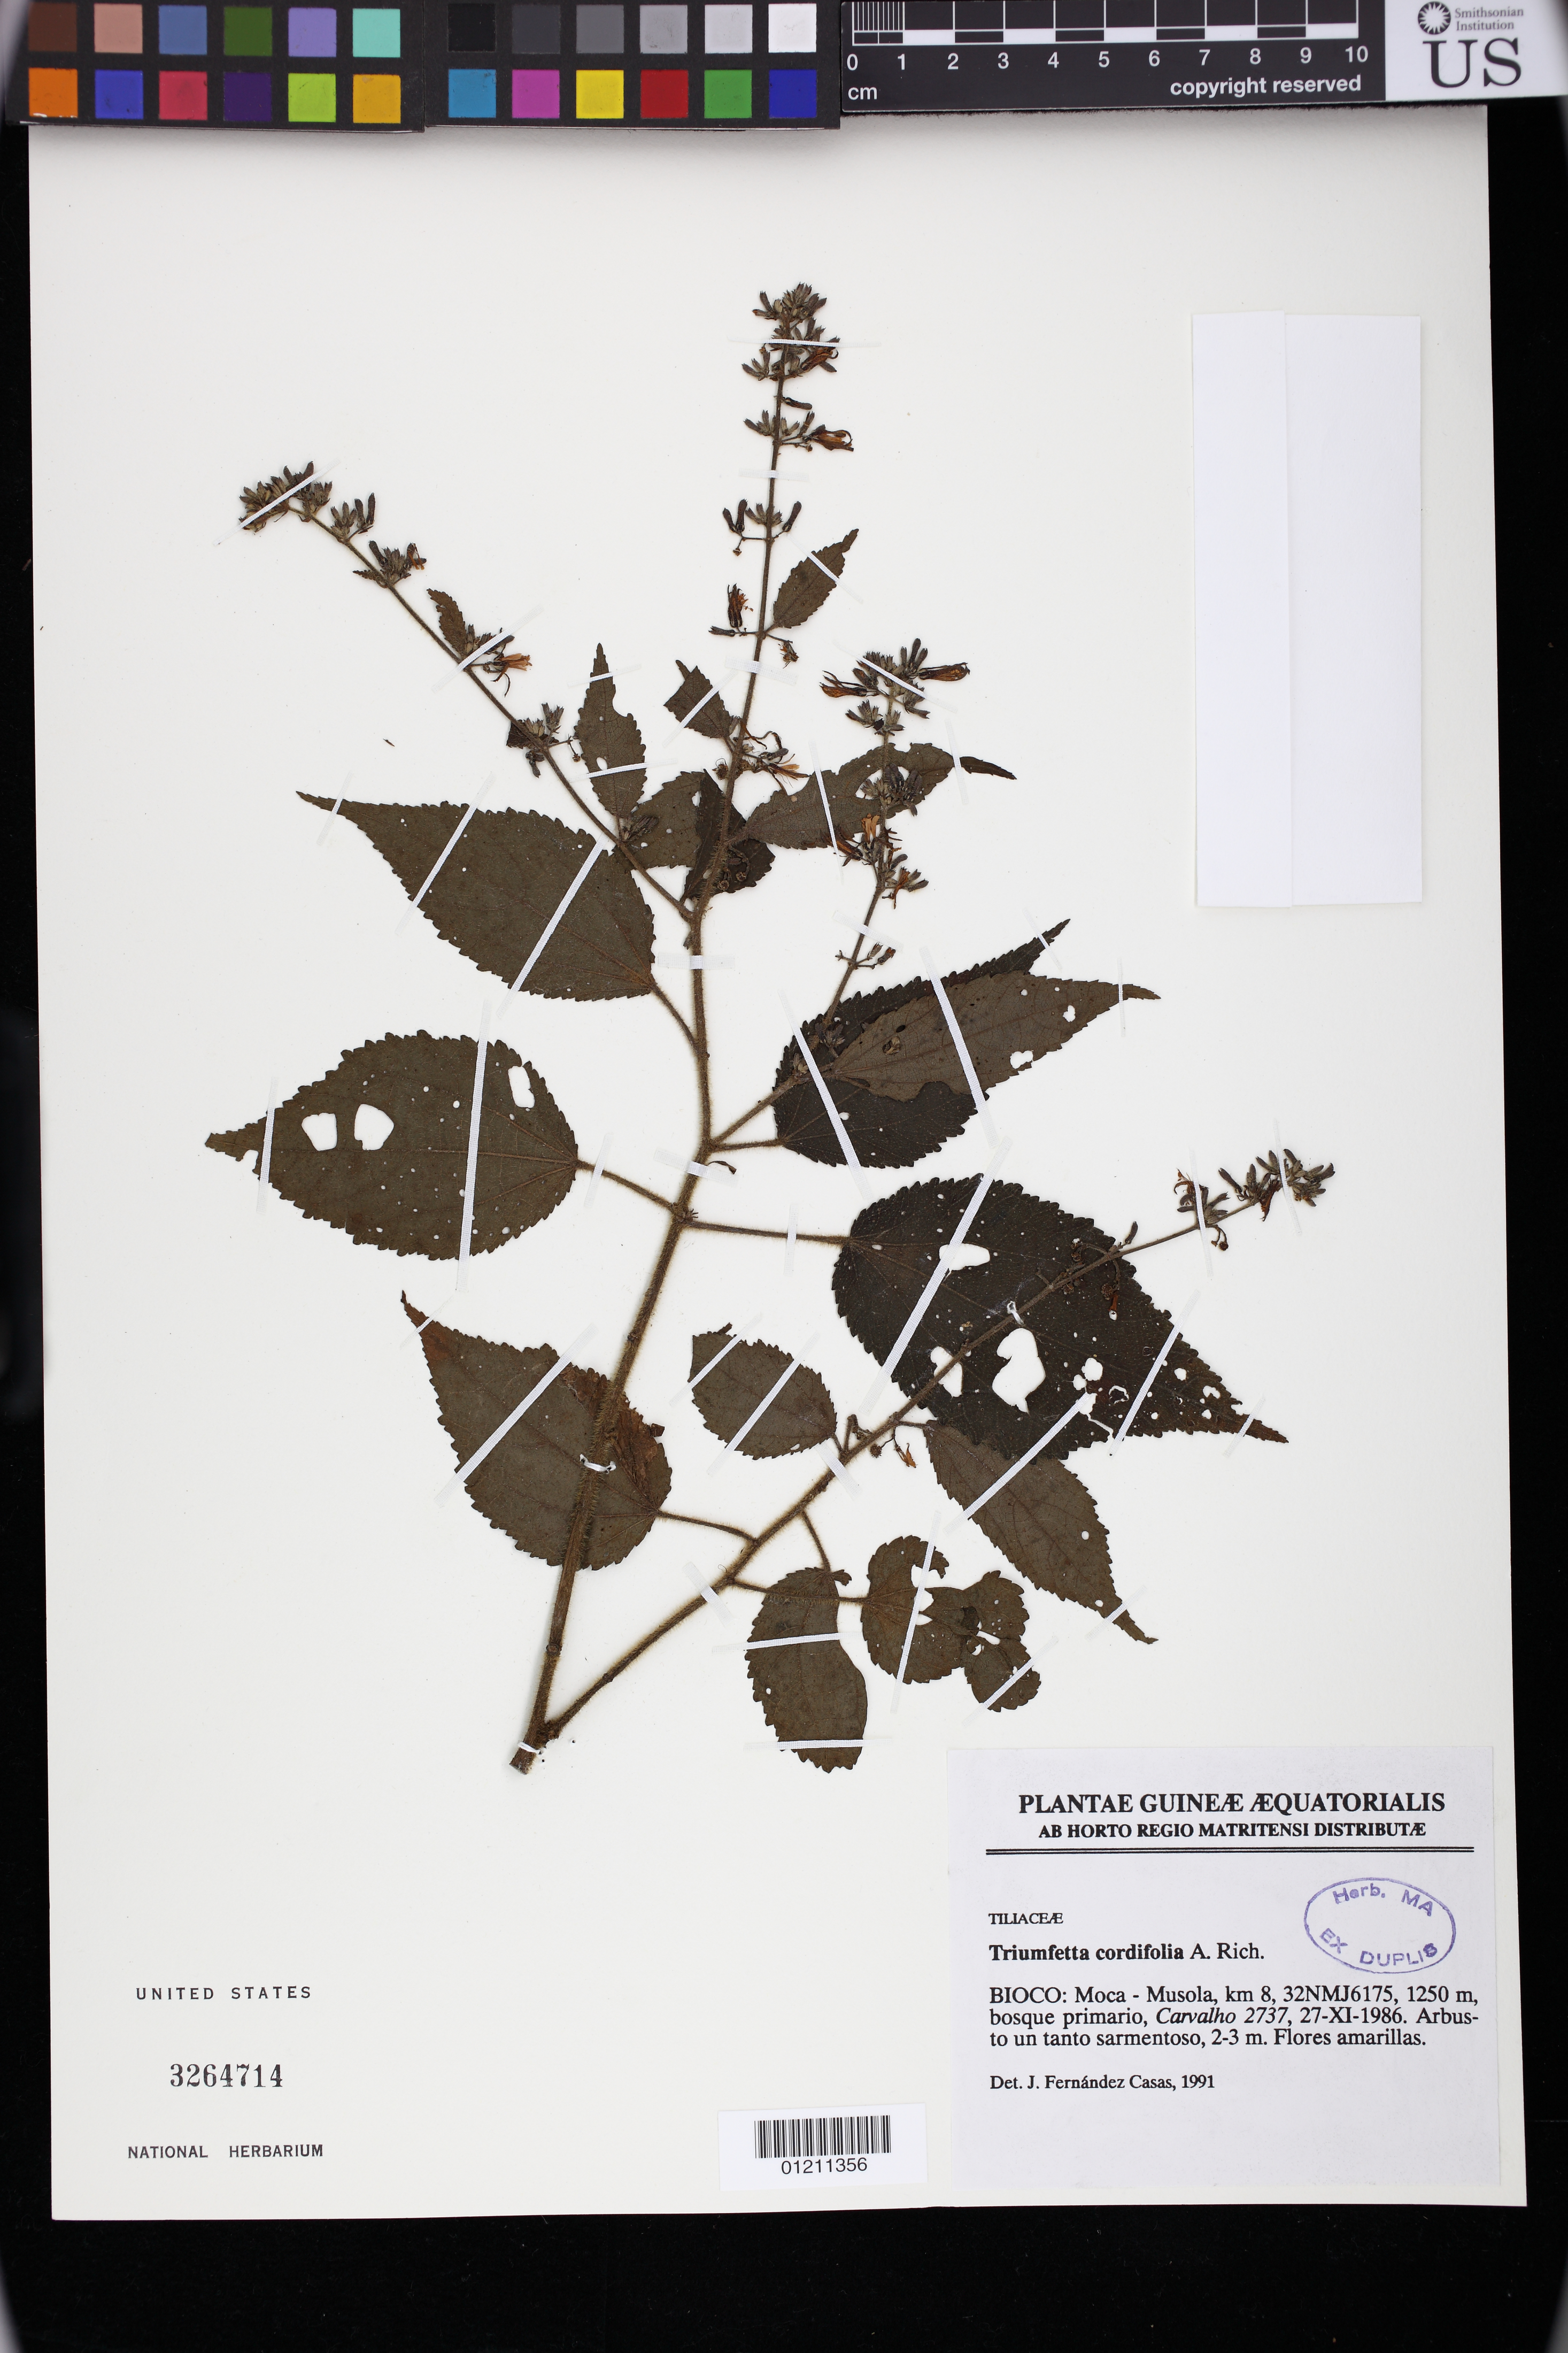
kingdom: Plantae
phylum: Tracheophyta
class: Magnoliopsida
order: Malvales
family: Malvaceae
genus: Triumfetta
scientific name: Triumfetta cordifolia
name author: A. Rich.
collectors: M. F. Carvalho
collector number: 2737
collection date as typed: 27 Nov 1986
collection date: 1986-11-27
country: Equatorial Guinea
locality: Bioco: Moca - Musola, km 8, 32NMJ6175, bosque primario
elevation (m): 1250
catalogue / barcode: US 3264714